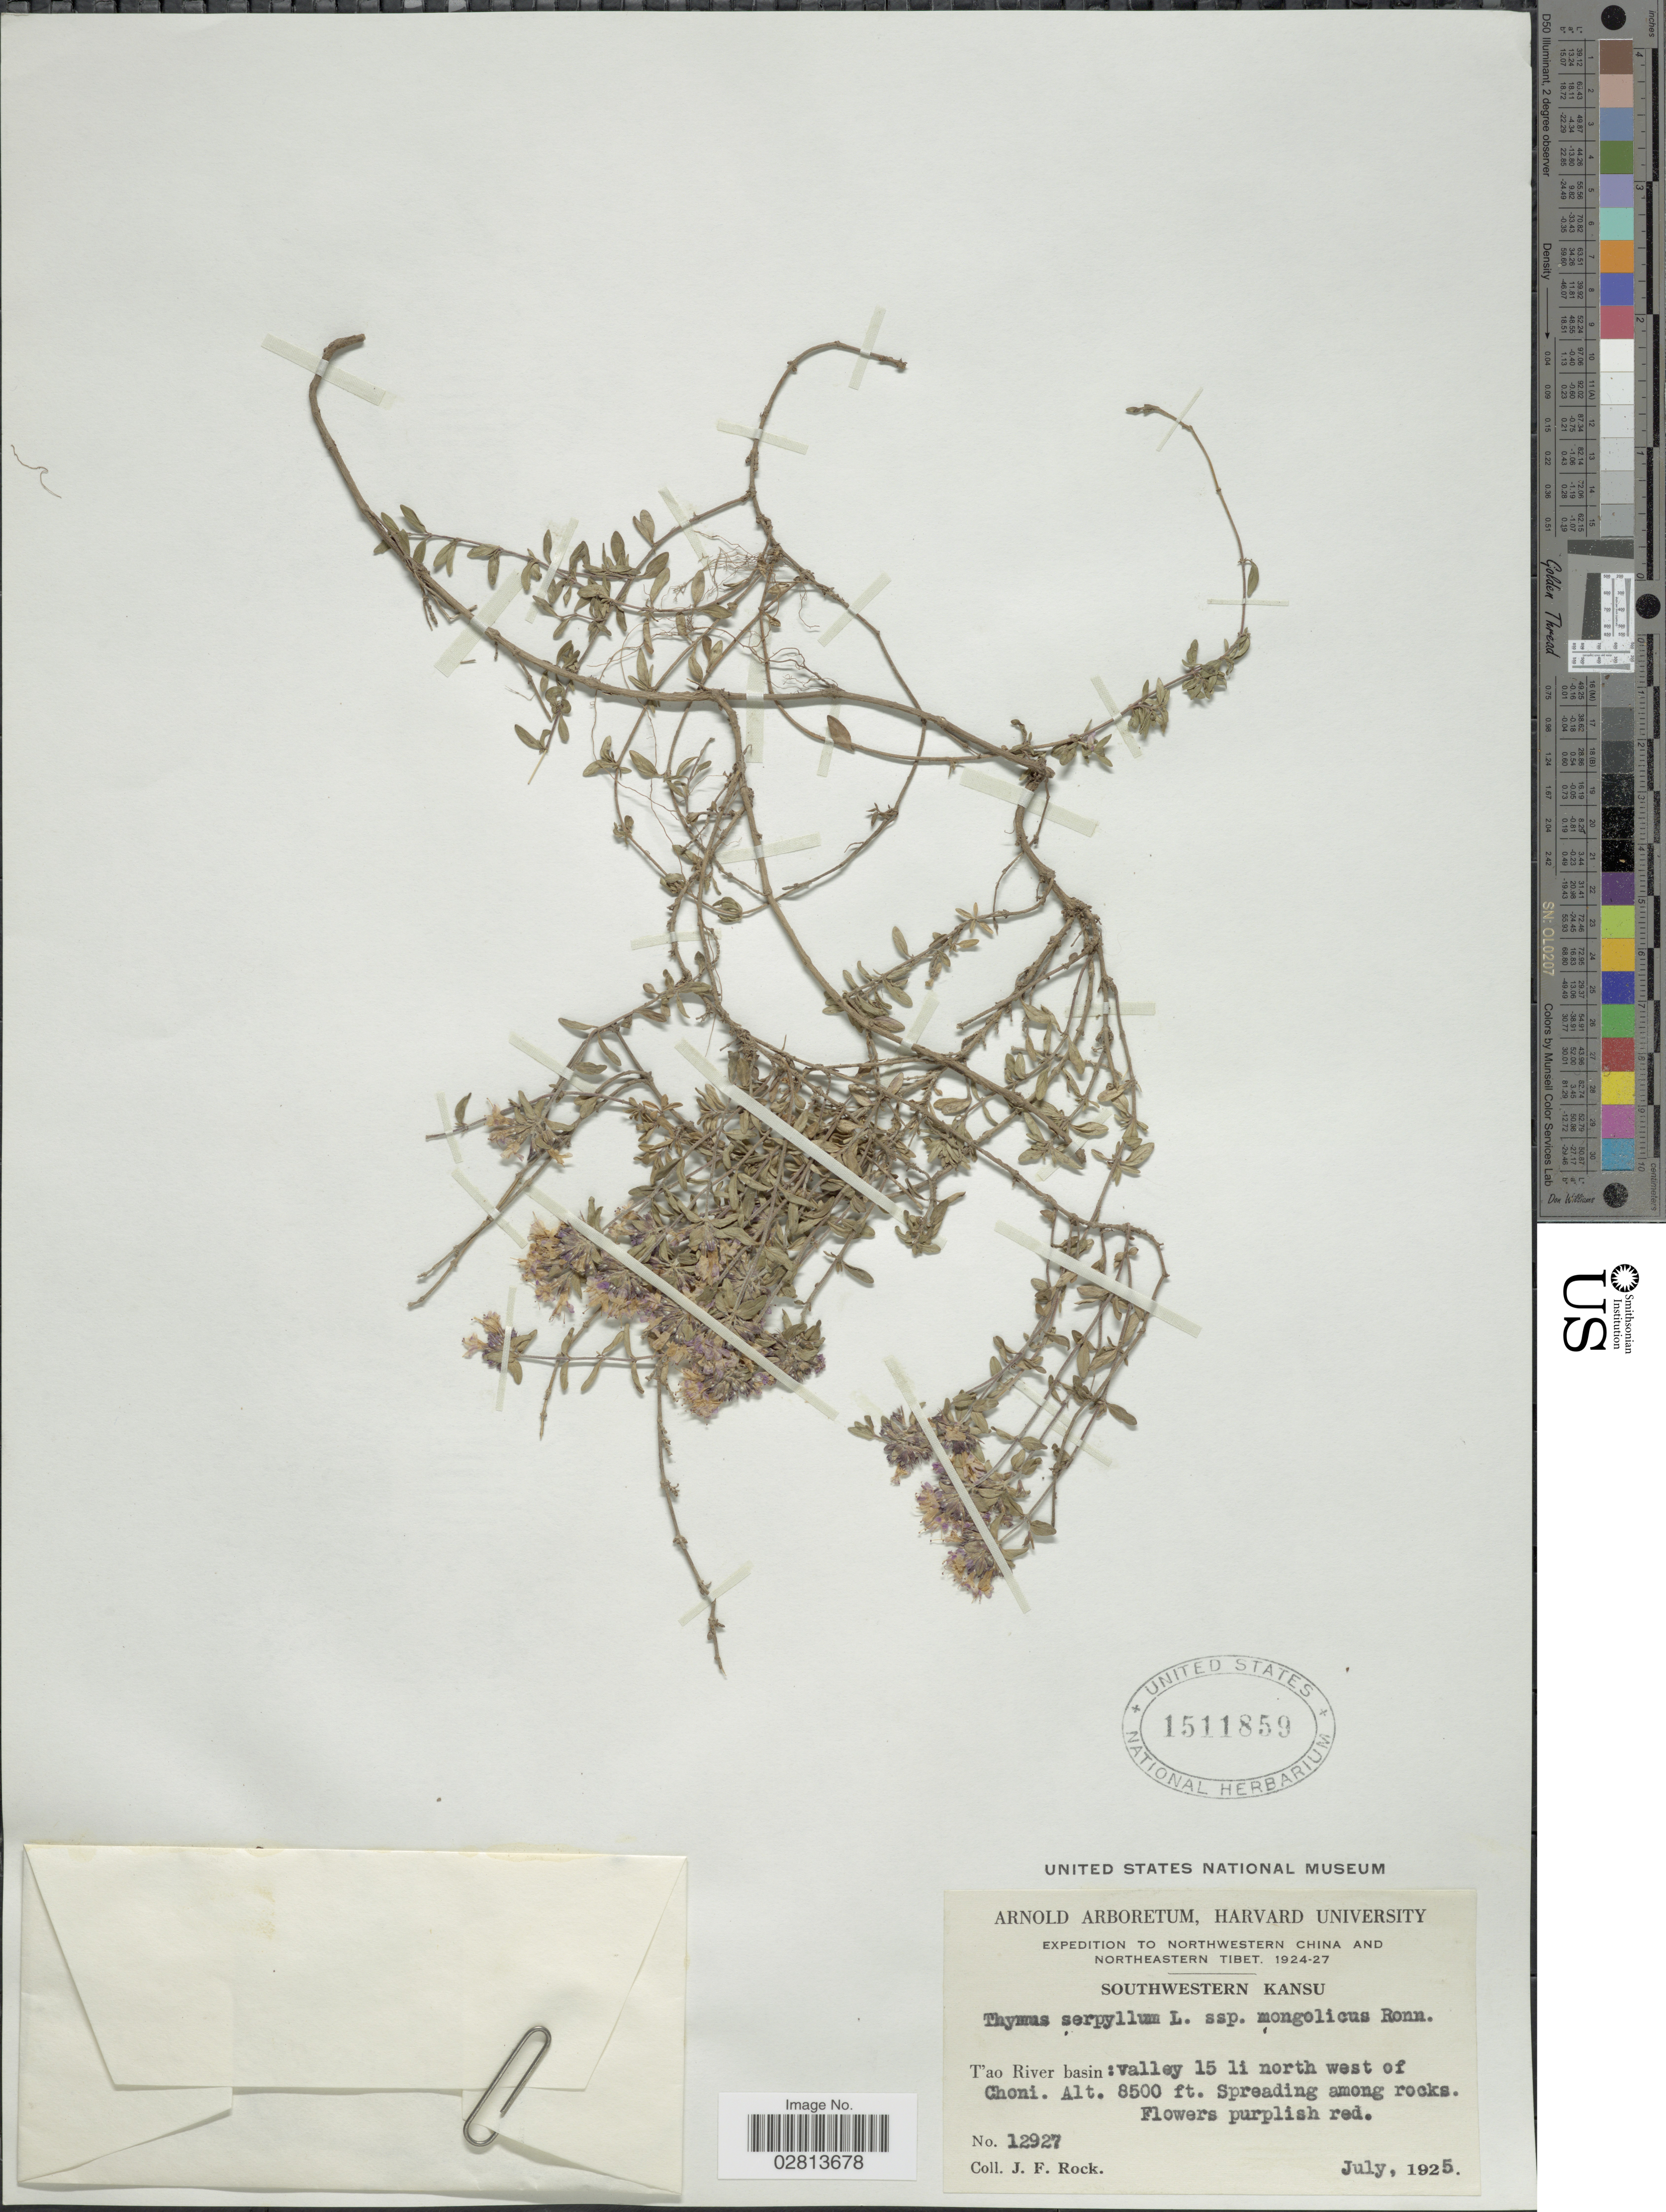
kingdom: Plantae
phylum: Tracheophyta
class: Magnoliopsida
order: Lamiales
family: Lamiaceae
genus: Thymus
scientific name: Thymus serpyllum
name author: L.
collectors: J. Rock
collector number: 12927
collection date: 1925-07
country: China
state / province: Gansu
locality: Southwestern Kansu. T'ao River basin: valley 15 li north west of Choni.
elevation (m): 2591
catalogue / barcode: US 1511859